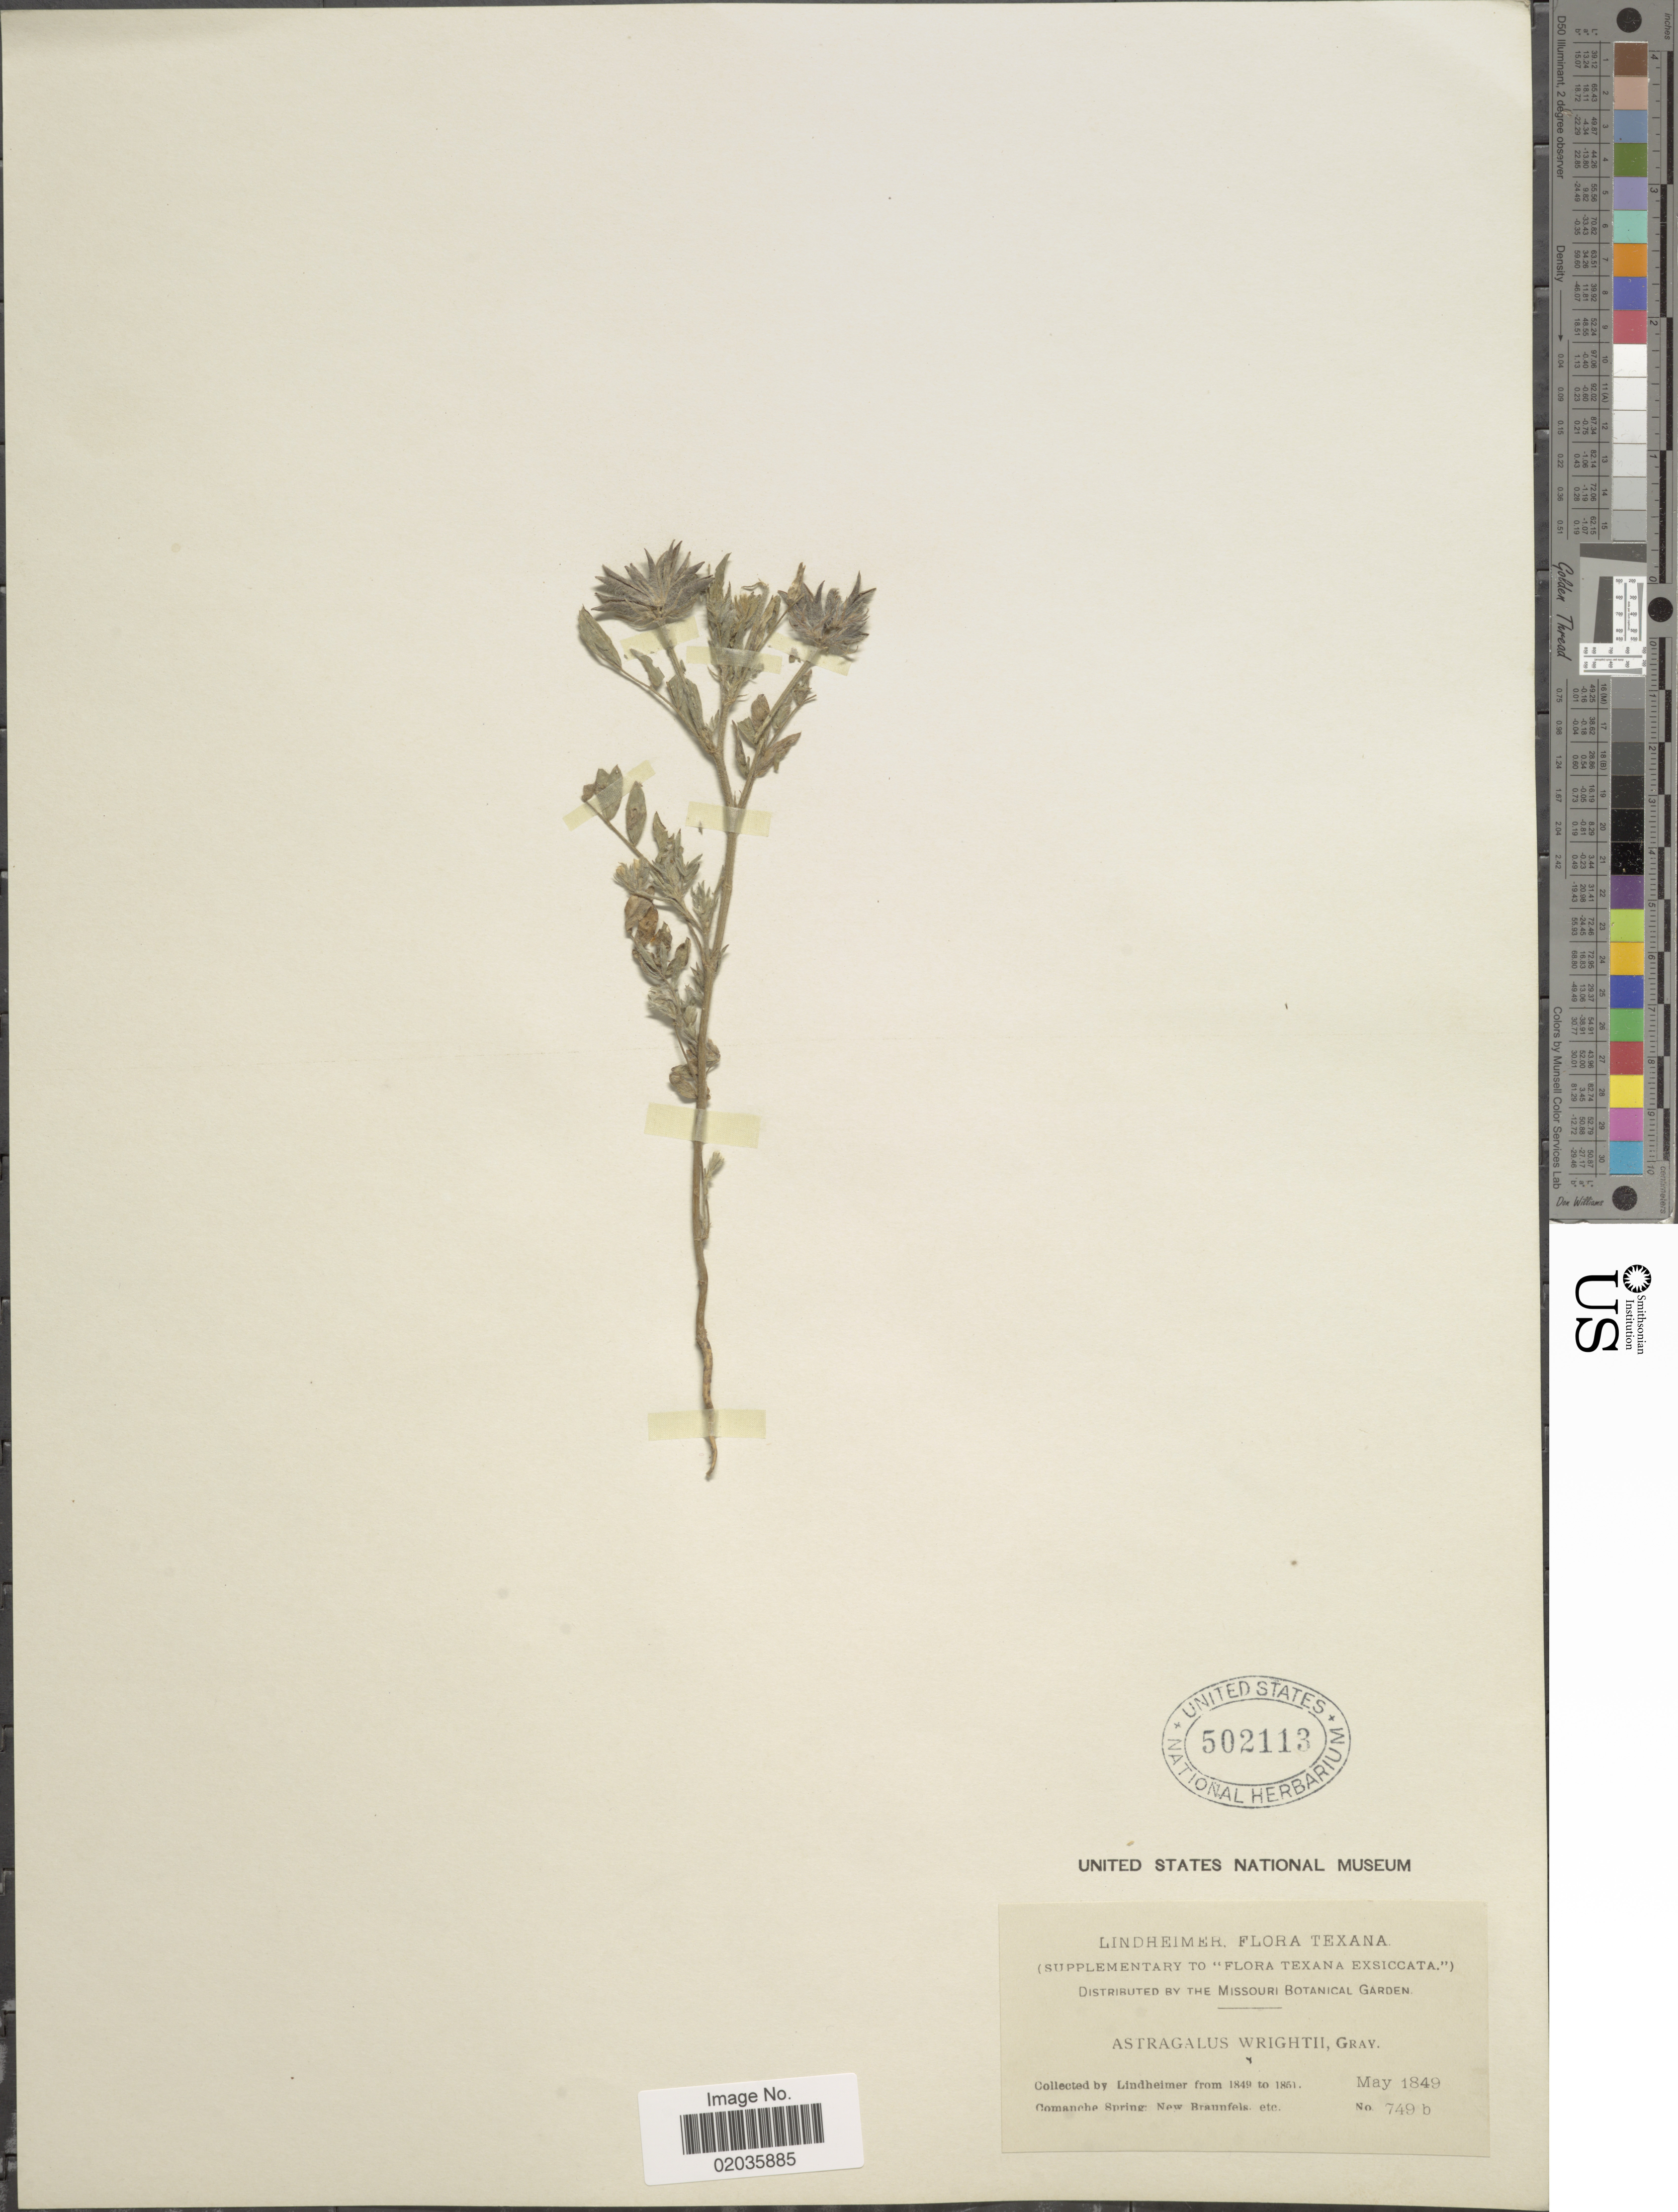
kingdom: Plantae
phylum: Tracheophyta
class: Magnoliopsida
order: Fabales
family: Fabaceae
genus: Astragalus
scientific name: Astragalus wrightii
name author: A. Gray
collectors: F. J. Lindheimer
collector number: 749b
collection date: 1849-05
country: United States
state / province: Texas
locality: Texana, Comanche Spring, New Braunfels.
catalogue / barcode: US 502113